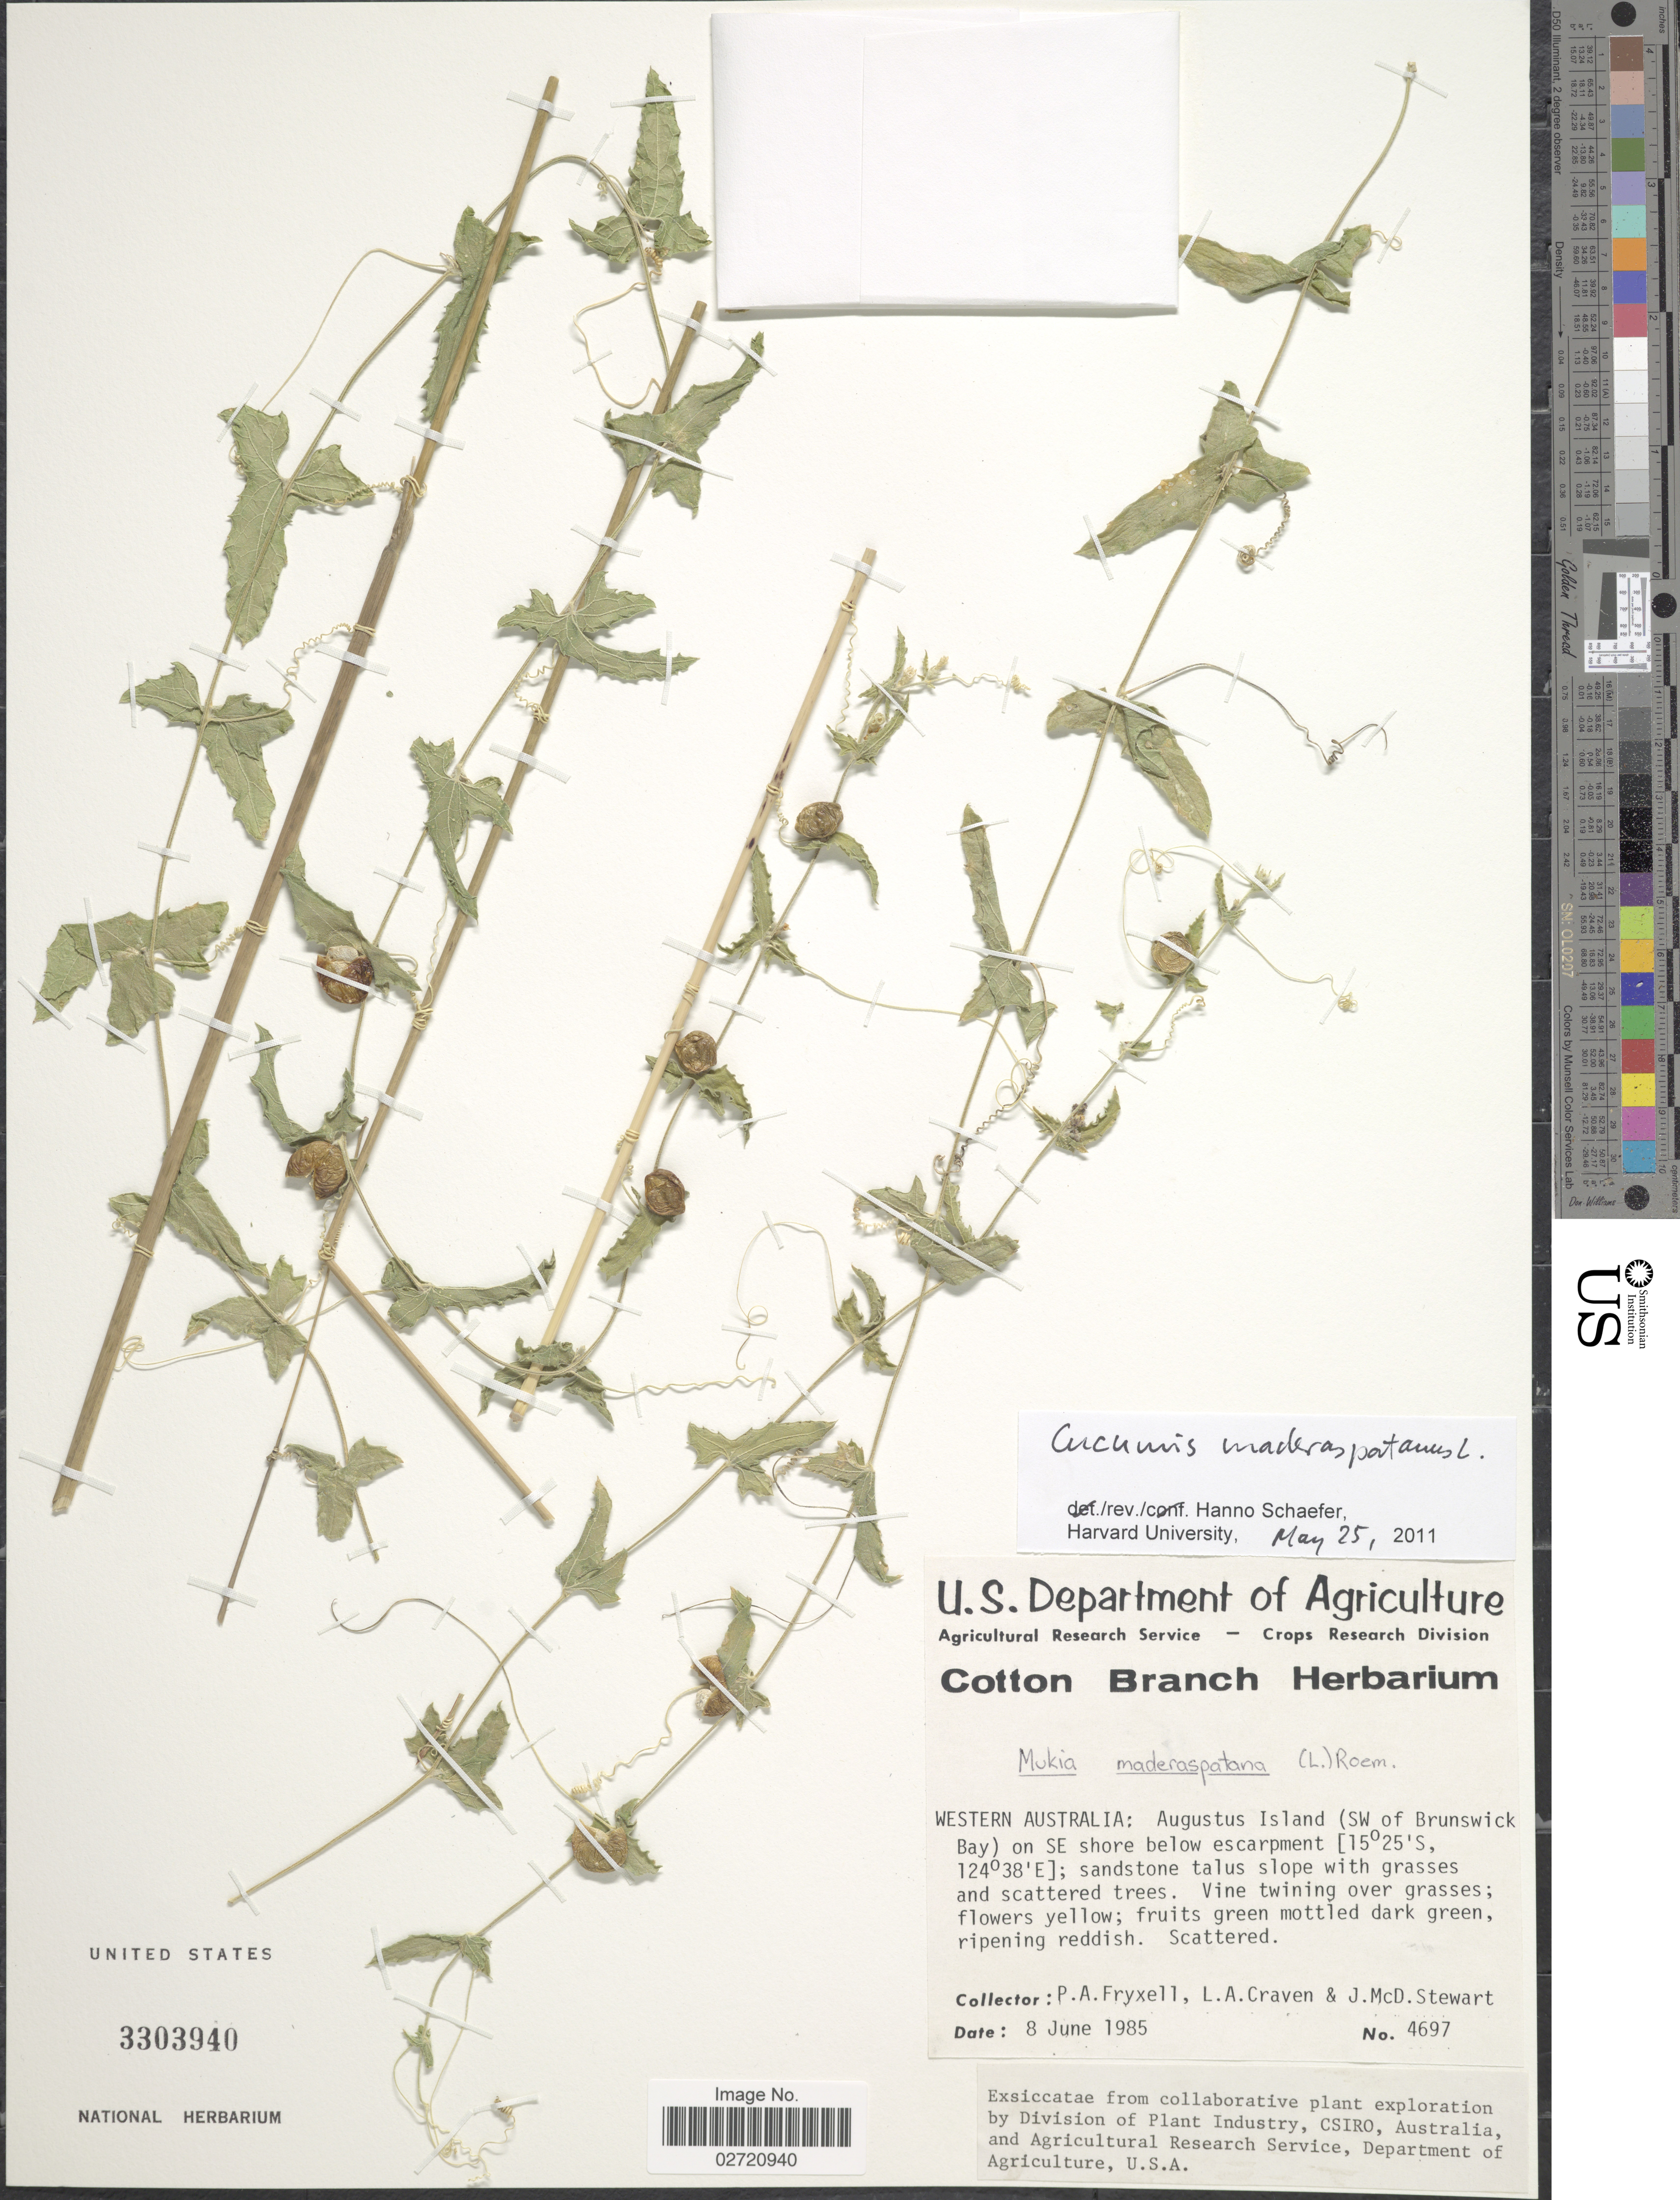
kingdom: Plantae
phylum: Tracheophyta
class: Magnoliopsida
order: Cucurbitales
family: Cucurbitaceae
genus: Cucumis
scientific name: Cucumis maderaspatanus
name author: L.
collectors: P. A. Fryxell, L. A. Craven & J. Stewart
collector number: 4697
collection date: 1985-06-08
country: Australia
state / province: Western Australia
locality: Augustus Island (SW of Brusnwick Bay) on SE shore below escarpment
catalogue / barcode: US 3303940